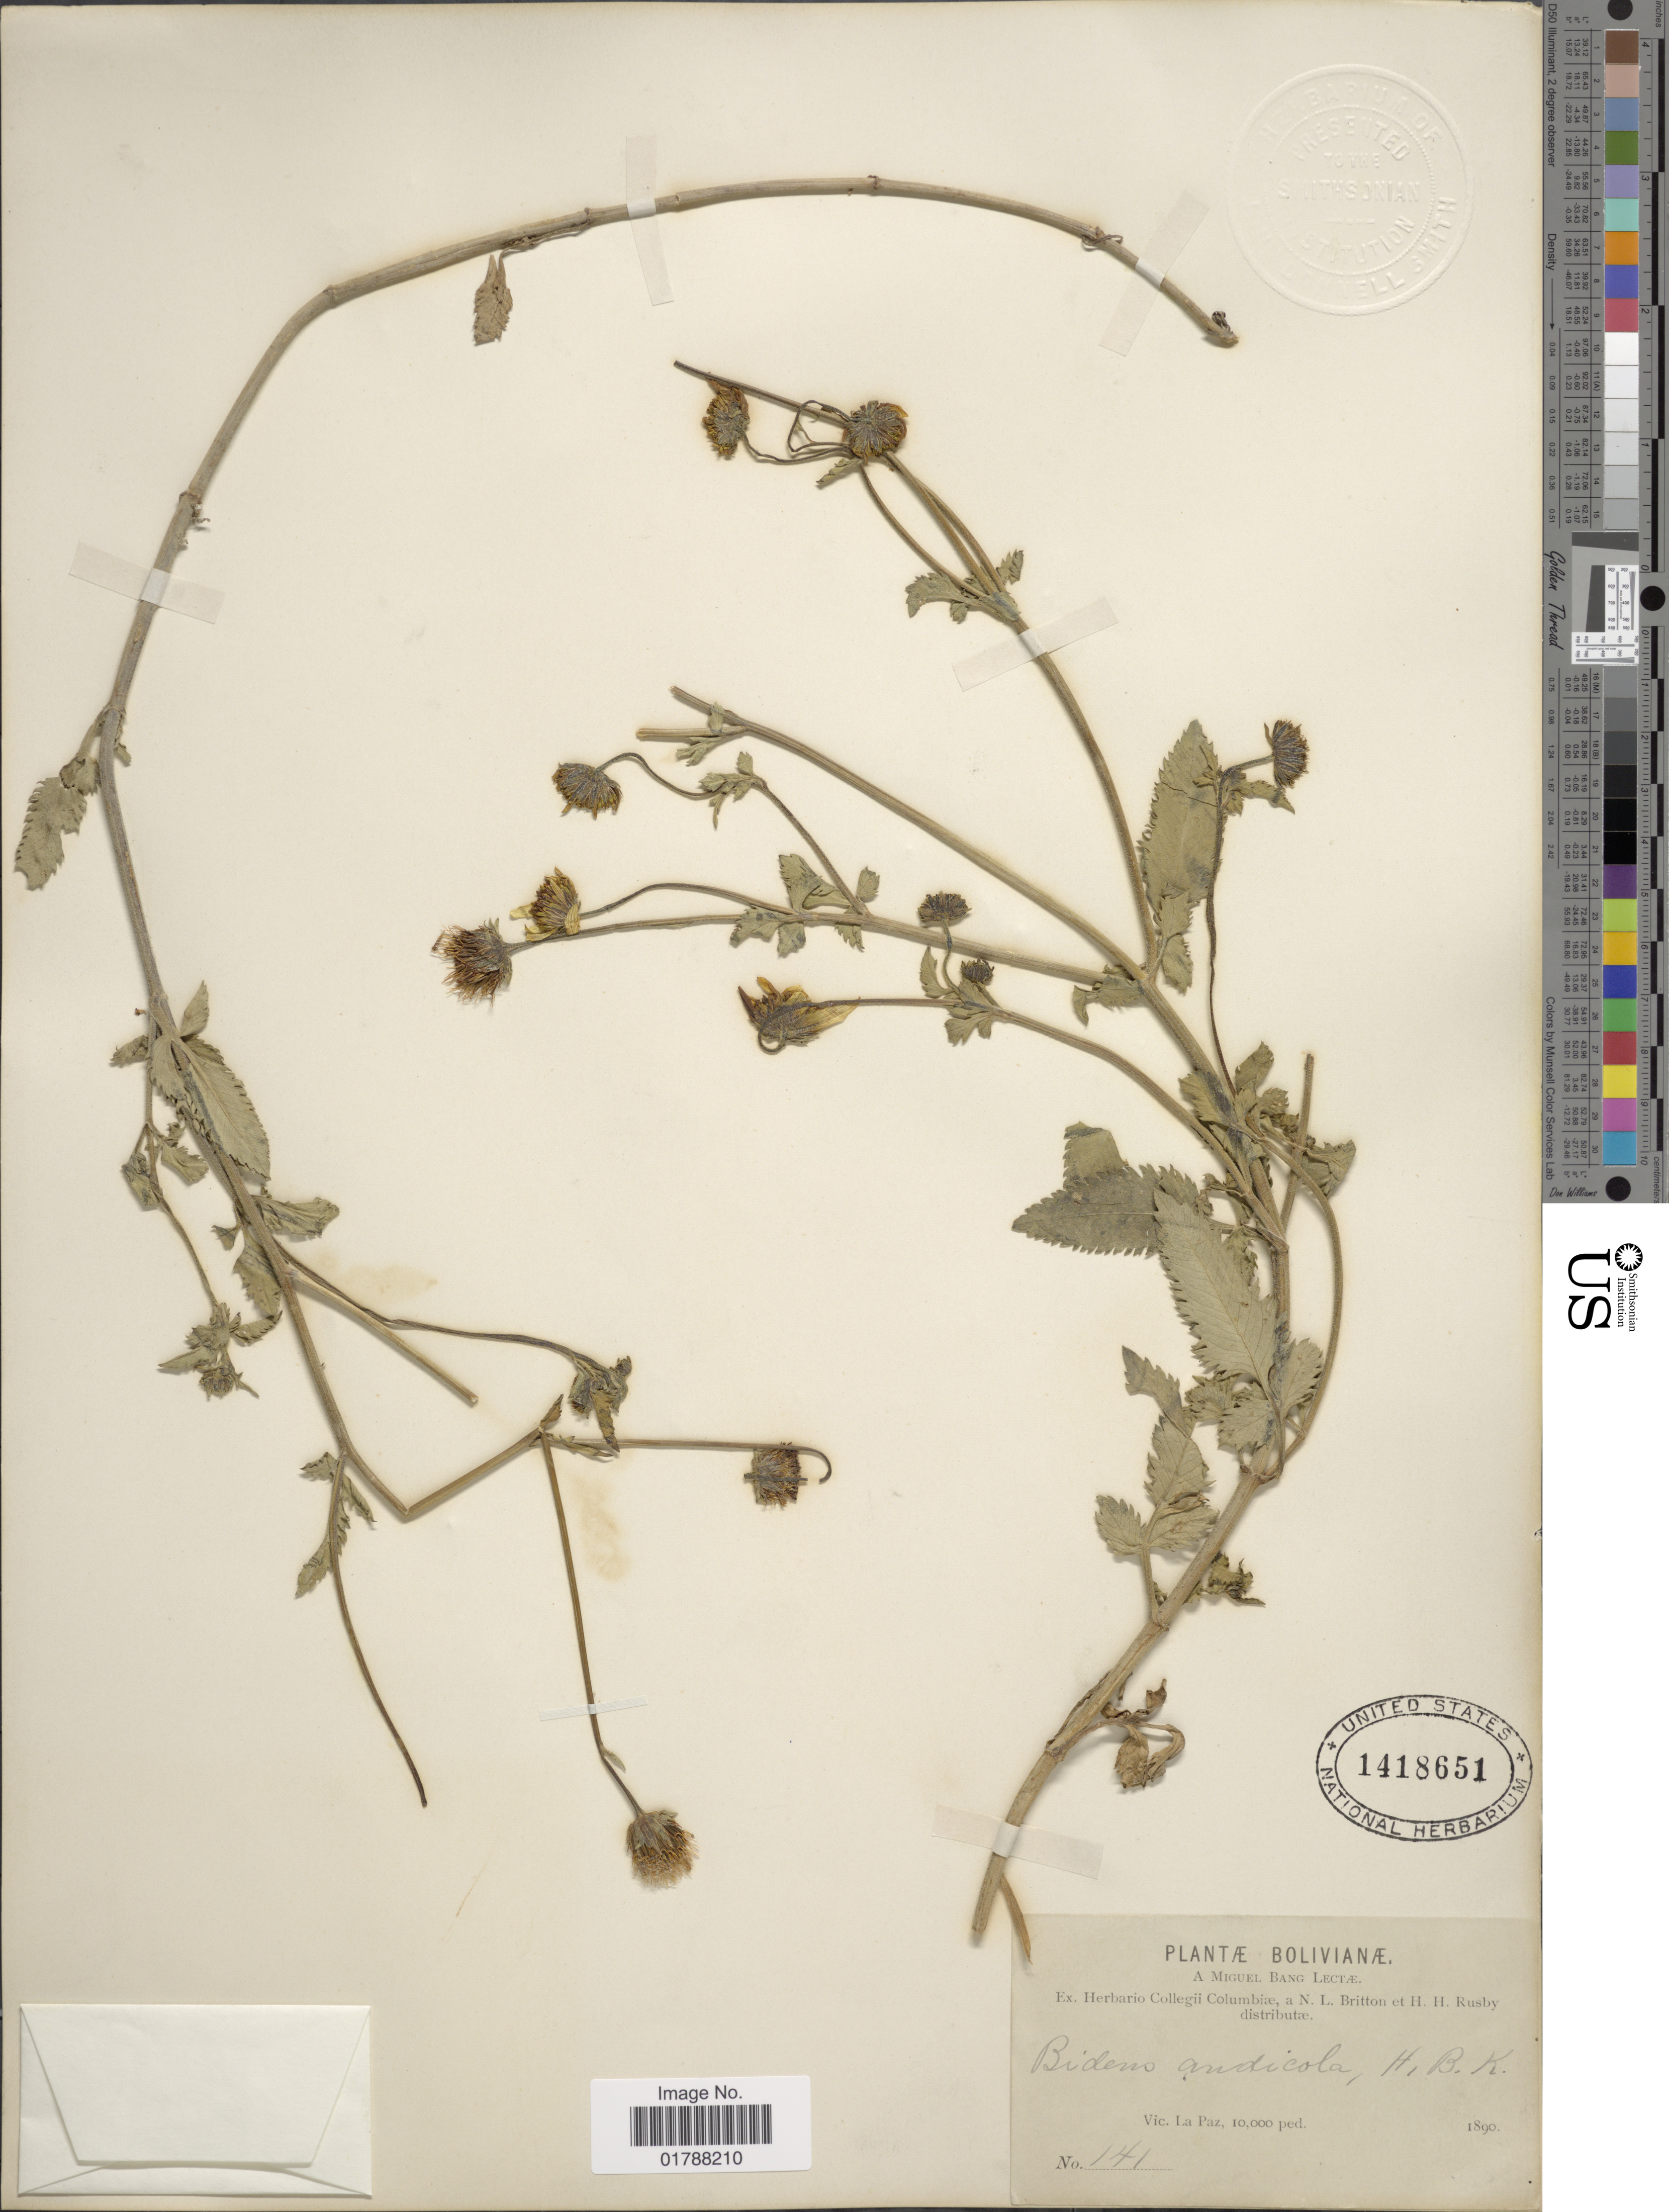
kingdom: Plantae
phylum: Tracheophyta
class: Magnoliopsida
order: Asterales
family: Asteraceae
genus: Bidens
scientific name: Bidens andicola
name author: Kunth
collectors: M. Bang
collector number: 141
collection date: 1890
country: Bolivia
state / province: La Paz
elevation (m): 3048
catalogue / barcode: US 1418651